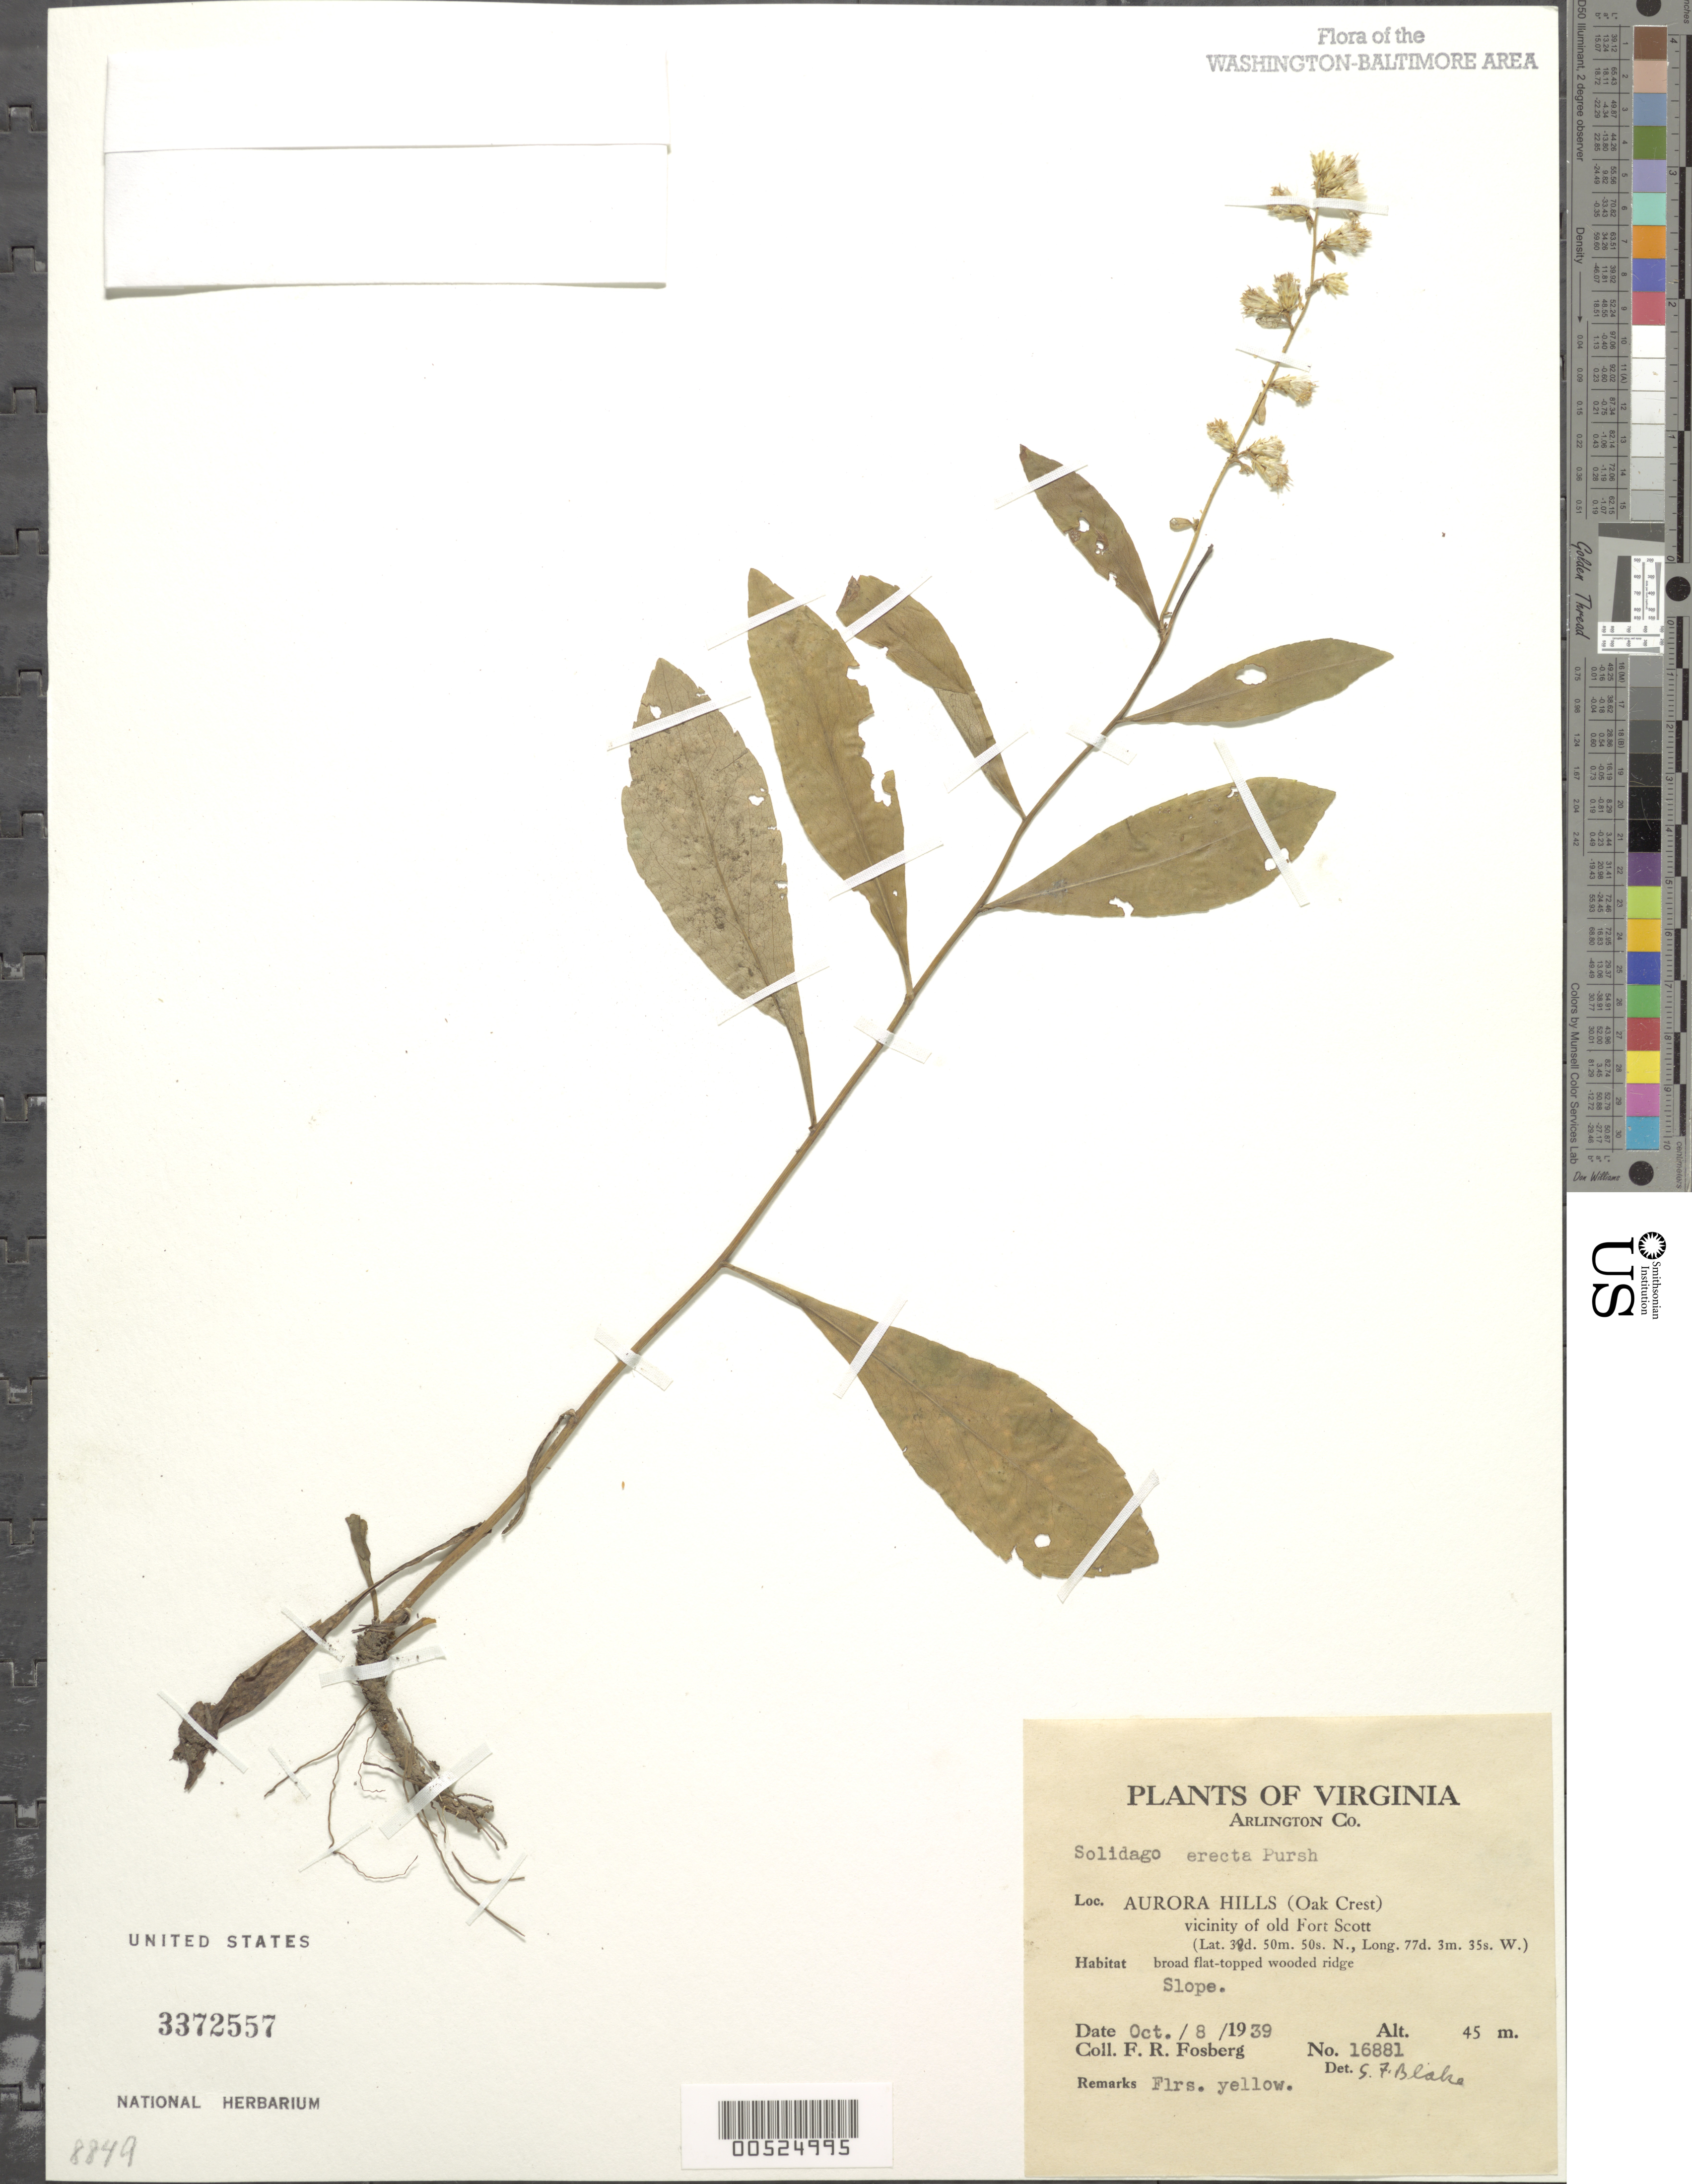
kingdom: Plantae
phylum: Tracheophyta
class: Magnoliopsida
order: Asterales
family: Asteraceae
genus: Solidago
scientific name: Solidago erecta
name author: Pursh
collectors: F. R. Fosberg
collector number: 16881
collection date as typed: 08 Oct 1939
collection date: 1939-10-08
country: United States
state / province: Virginia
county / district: Arlington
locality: Aurora Hills (Oak Crest), vicinity of Old Fort Scott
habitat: Broad flat-topped wooded ridge. slope.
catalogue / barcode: US 3372557